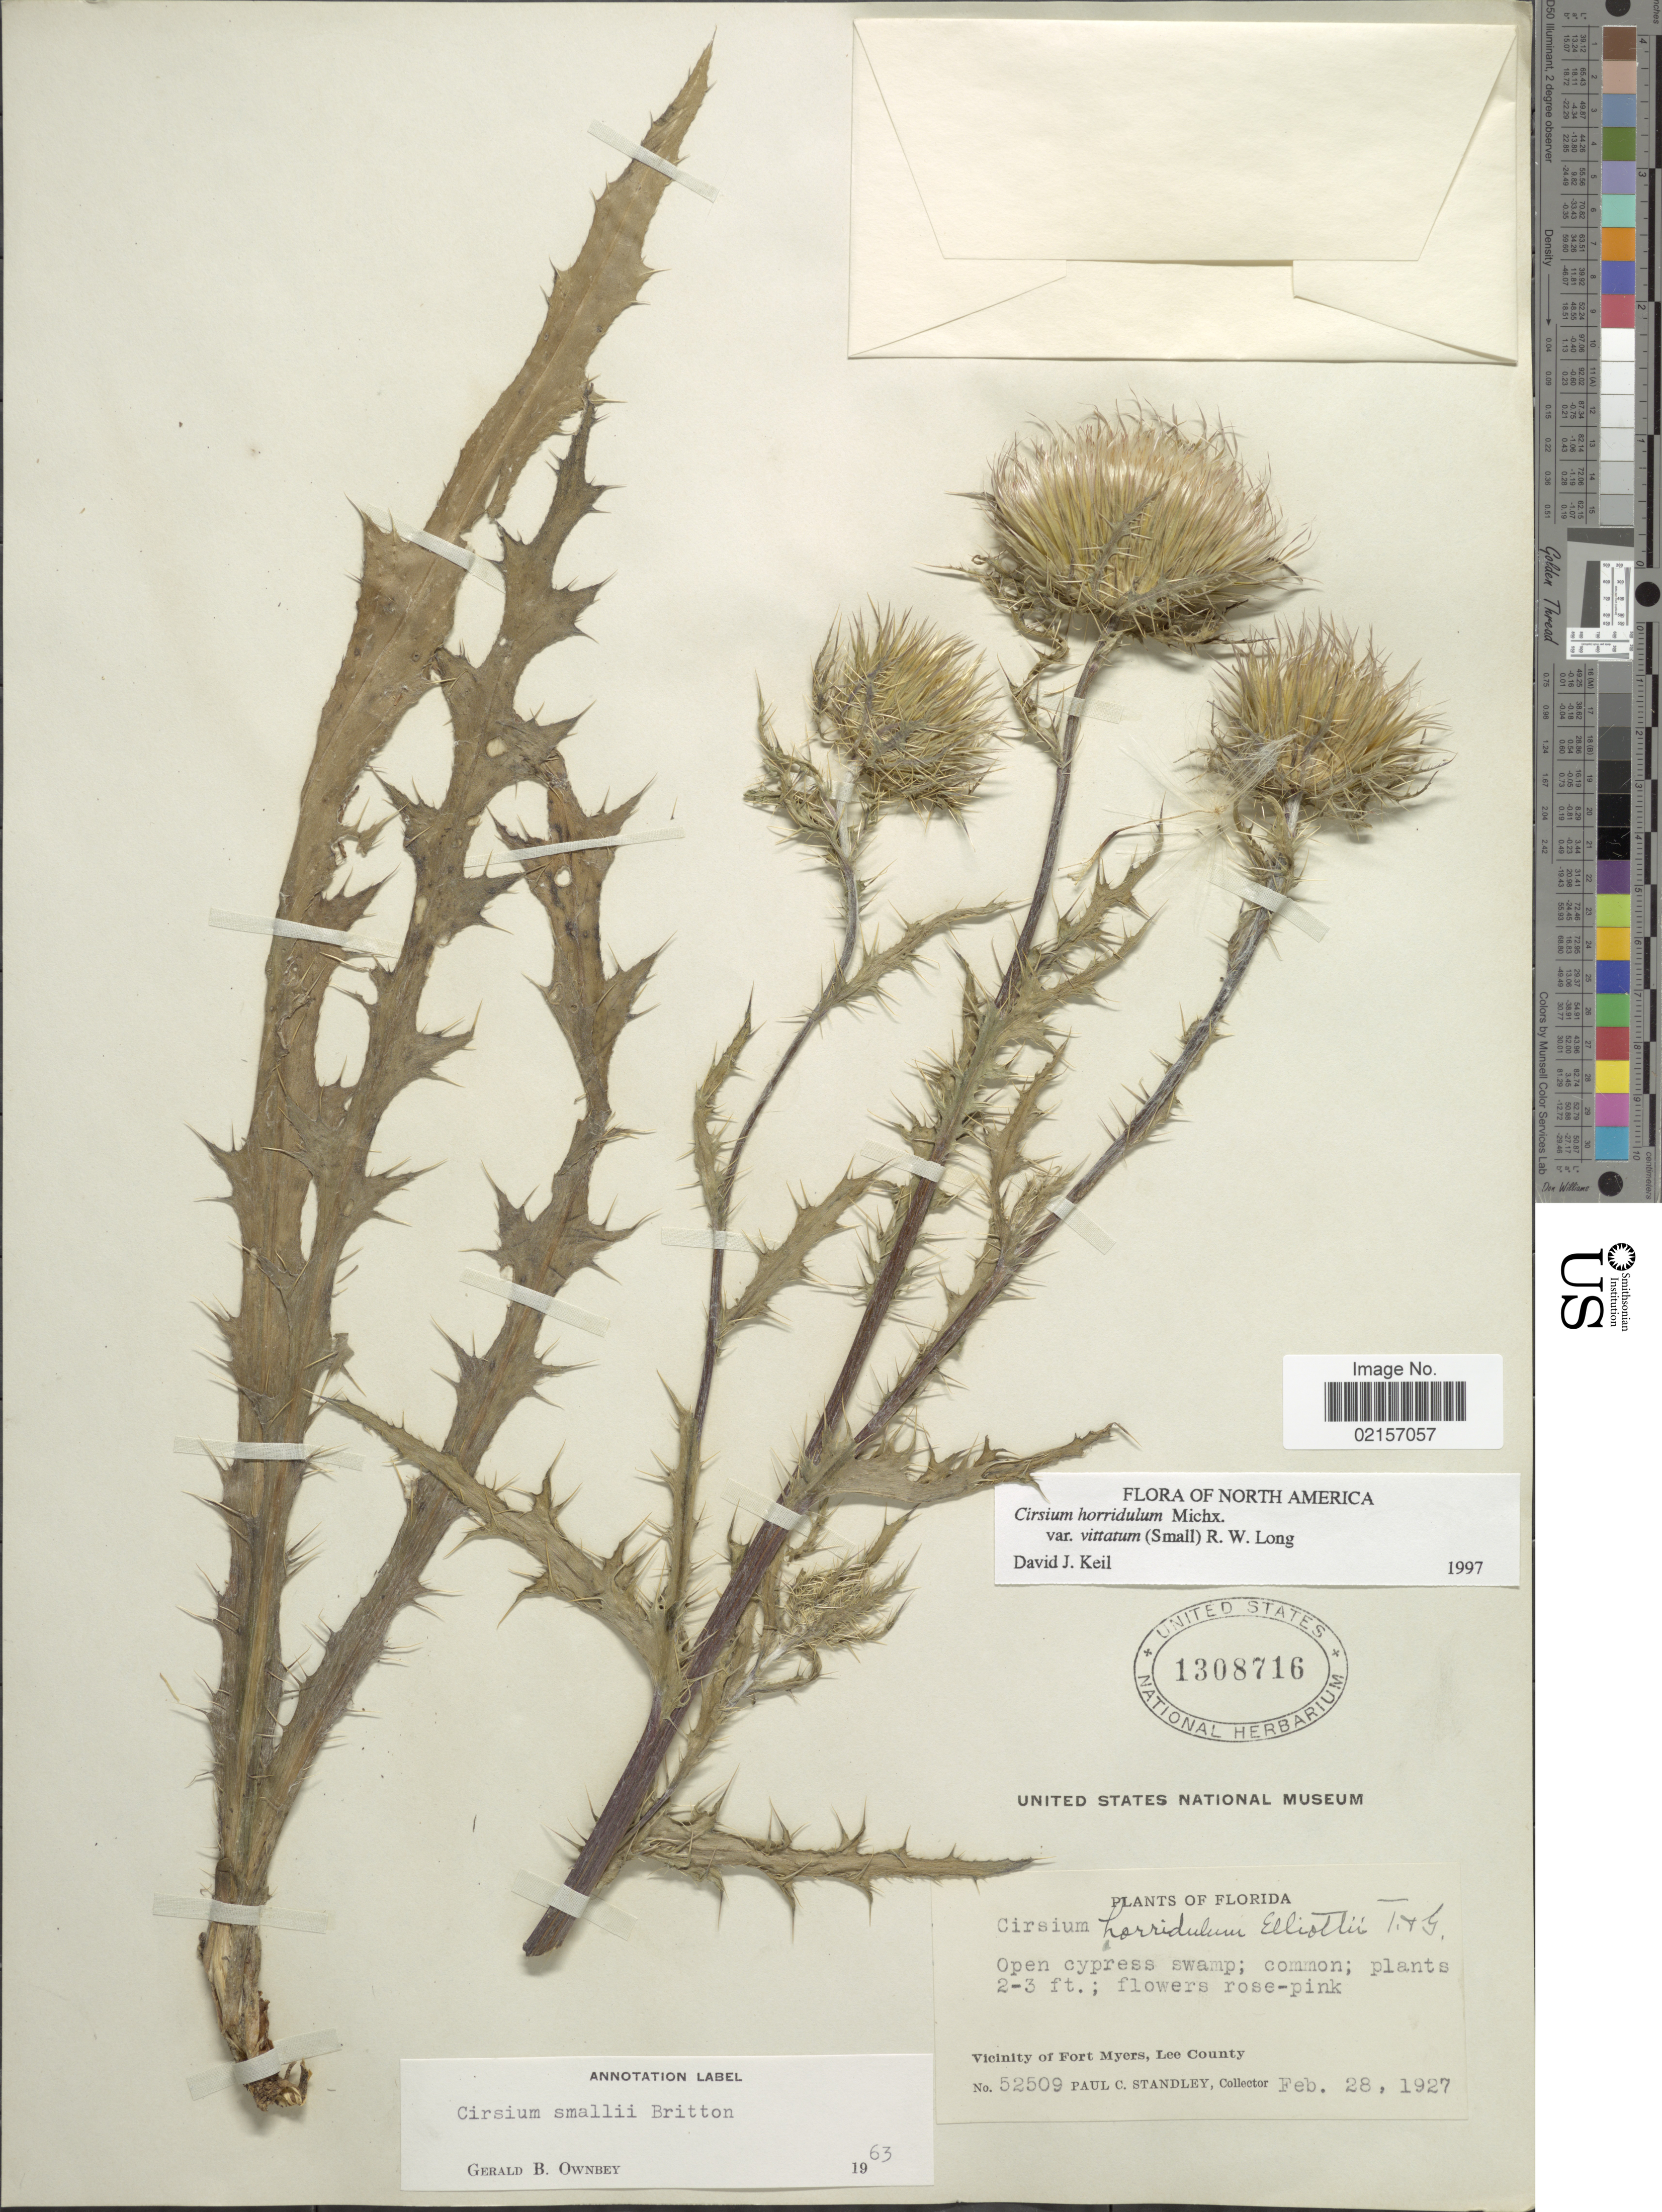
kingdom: Plantae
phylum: Tracheophyta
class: Magnoliopsida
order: Asterales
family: Asteraceae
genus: Cirsium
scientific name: Cirsium horridulum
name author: Michx.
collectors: P. C. Standley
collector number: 52509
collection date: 1927-02-28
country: United States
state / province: Florida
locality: Open cypress swamp, Vicinity of Fort Myers, Lee County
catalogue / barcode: US 1308716